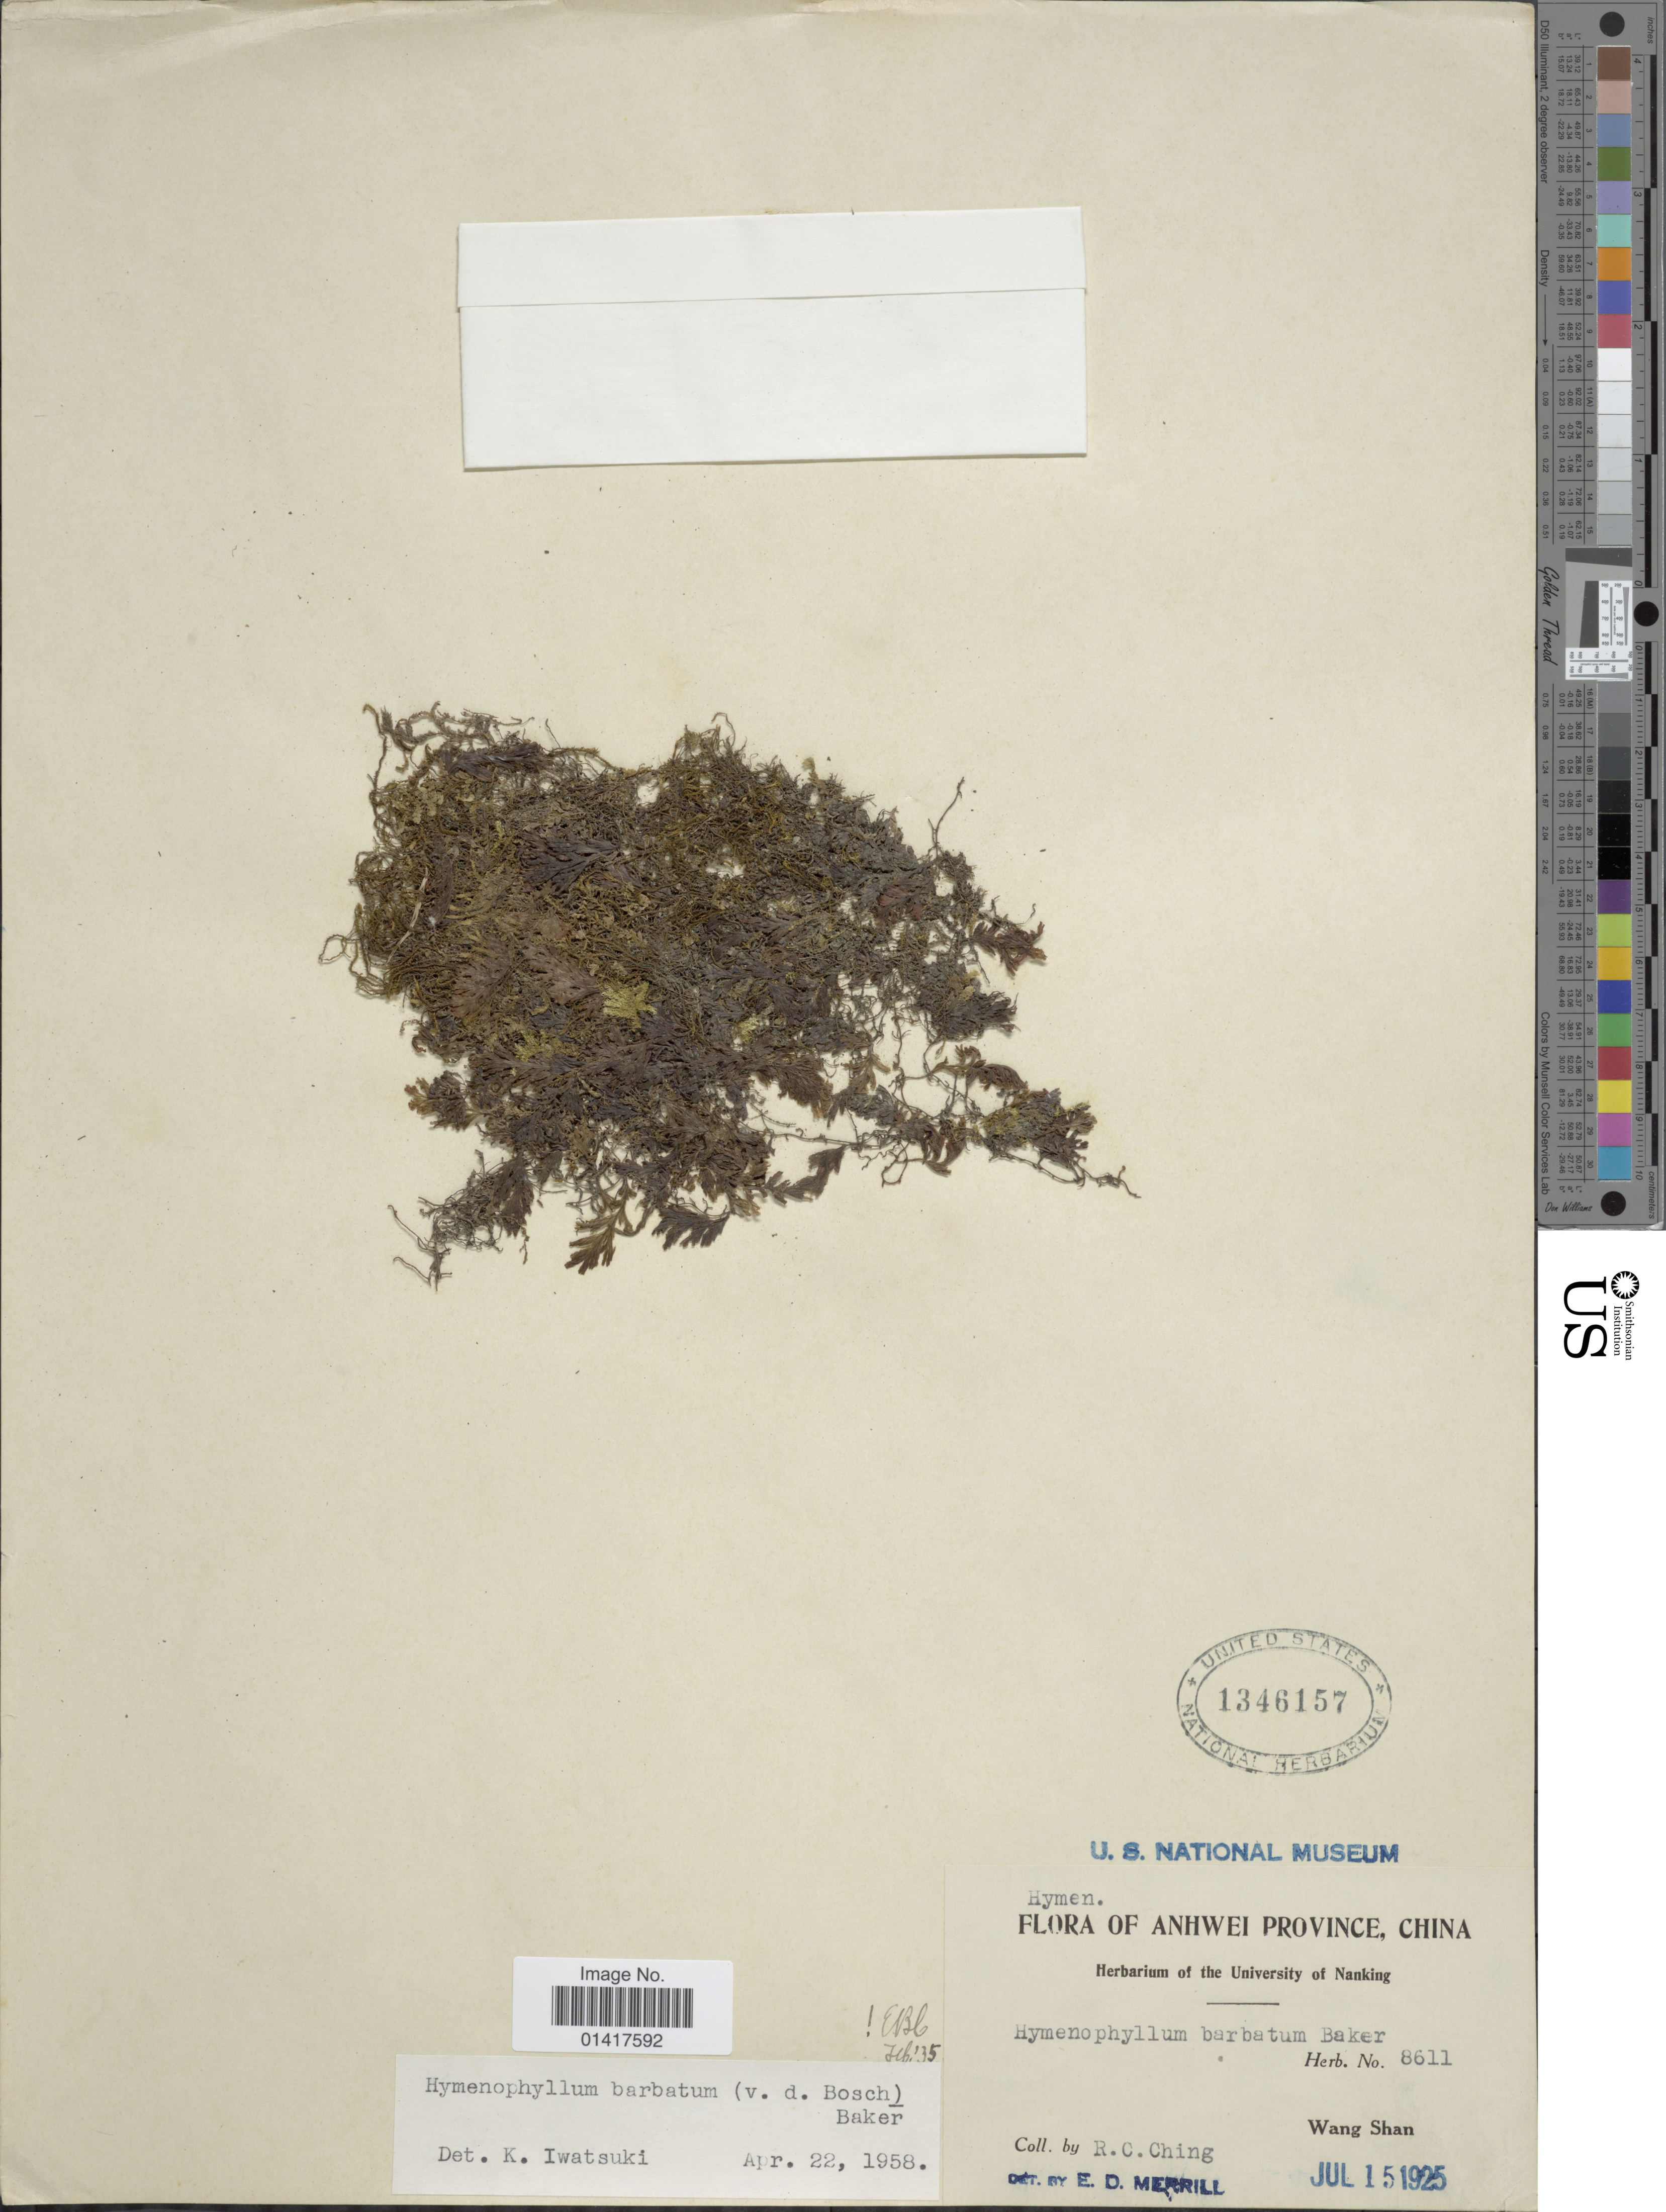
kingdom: Plantae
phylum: Tracheophyta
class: Polypodiopsida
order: Hymenophyllales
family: Hymenophyllaceae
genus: Hymenophyllum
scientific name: Hymenophyllum barbatum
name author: (Bosch) Baker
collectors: R. C. Ching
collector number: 8611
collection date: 1925-07-15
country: China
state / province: Anhui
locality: Wang Shan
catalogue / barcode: US 1346157